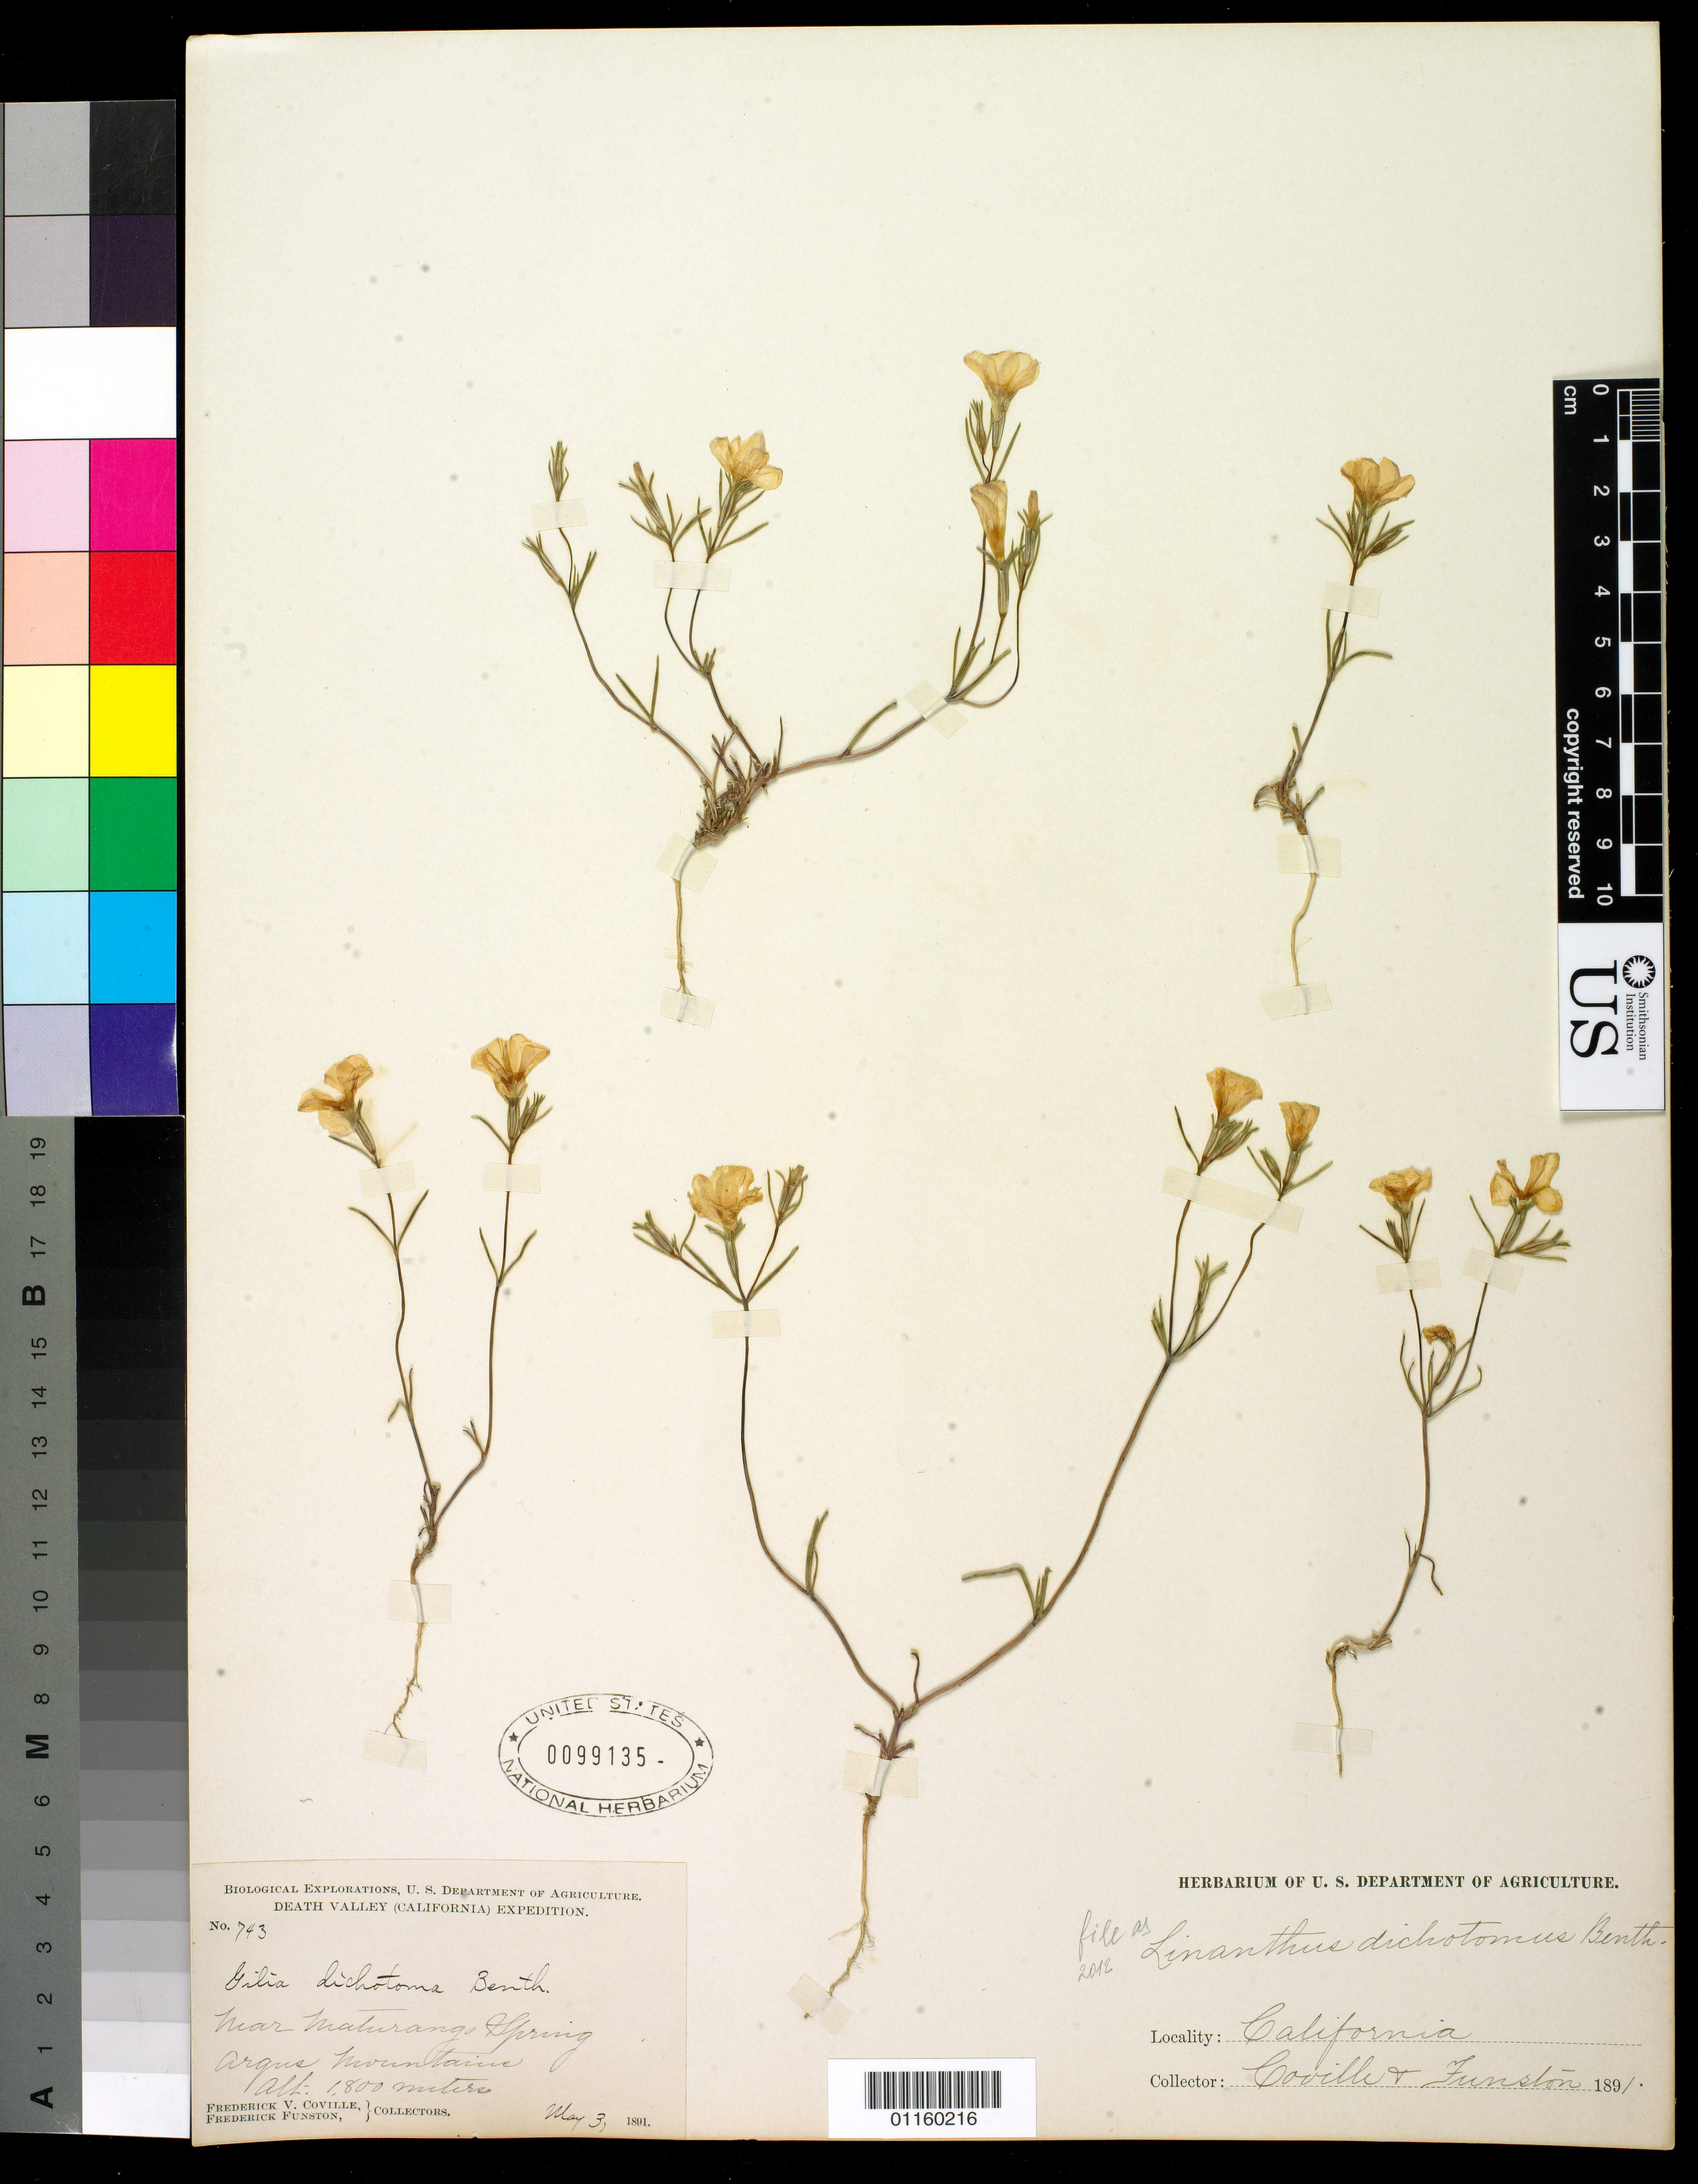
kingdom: Plantae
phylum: Tracheophyta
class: Magnoliopsida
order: Ericales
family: Polemoniaceae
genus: Linanthus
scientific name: Linanthus dichotomus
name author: Benth.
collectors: F. V. Coville & F. Funston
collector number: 743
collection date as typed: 3 May 1891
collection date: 1891-05-03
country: United States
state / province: California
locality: near Maturango Spring, Argus Mts.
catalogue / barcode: US 99135